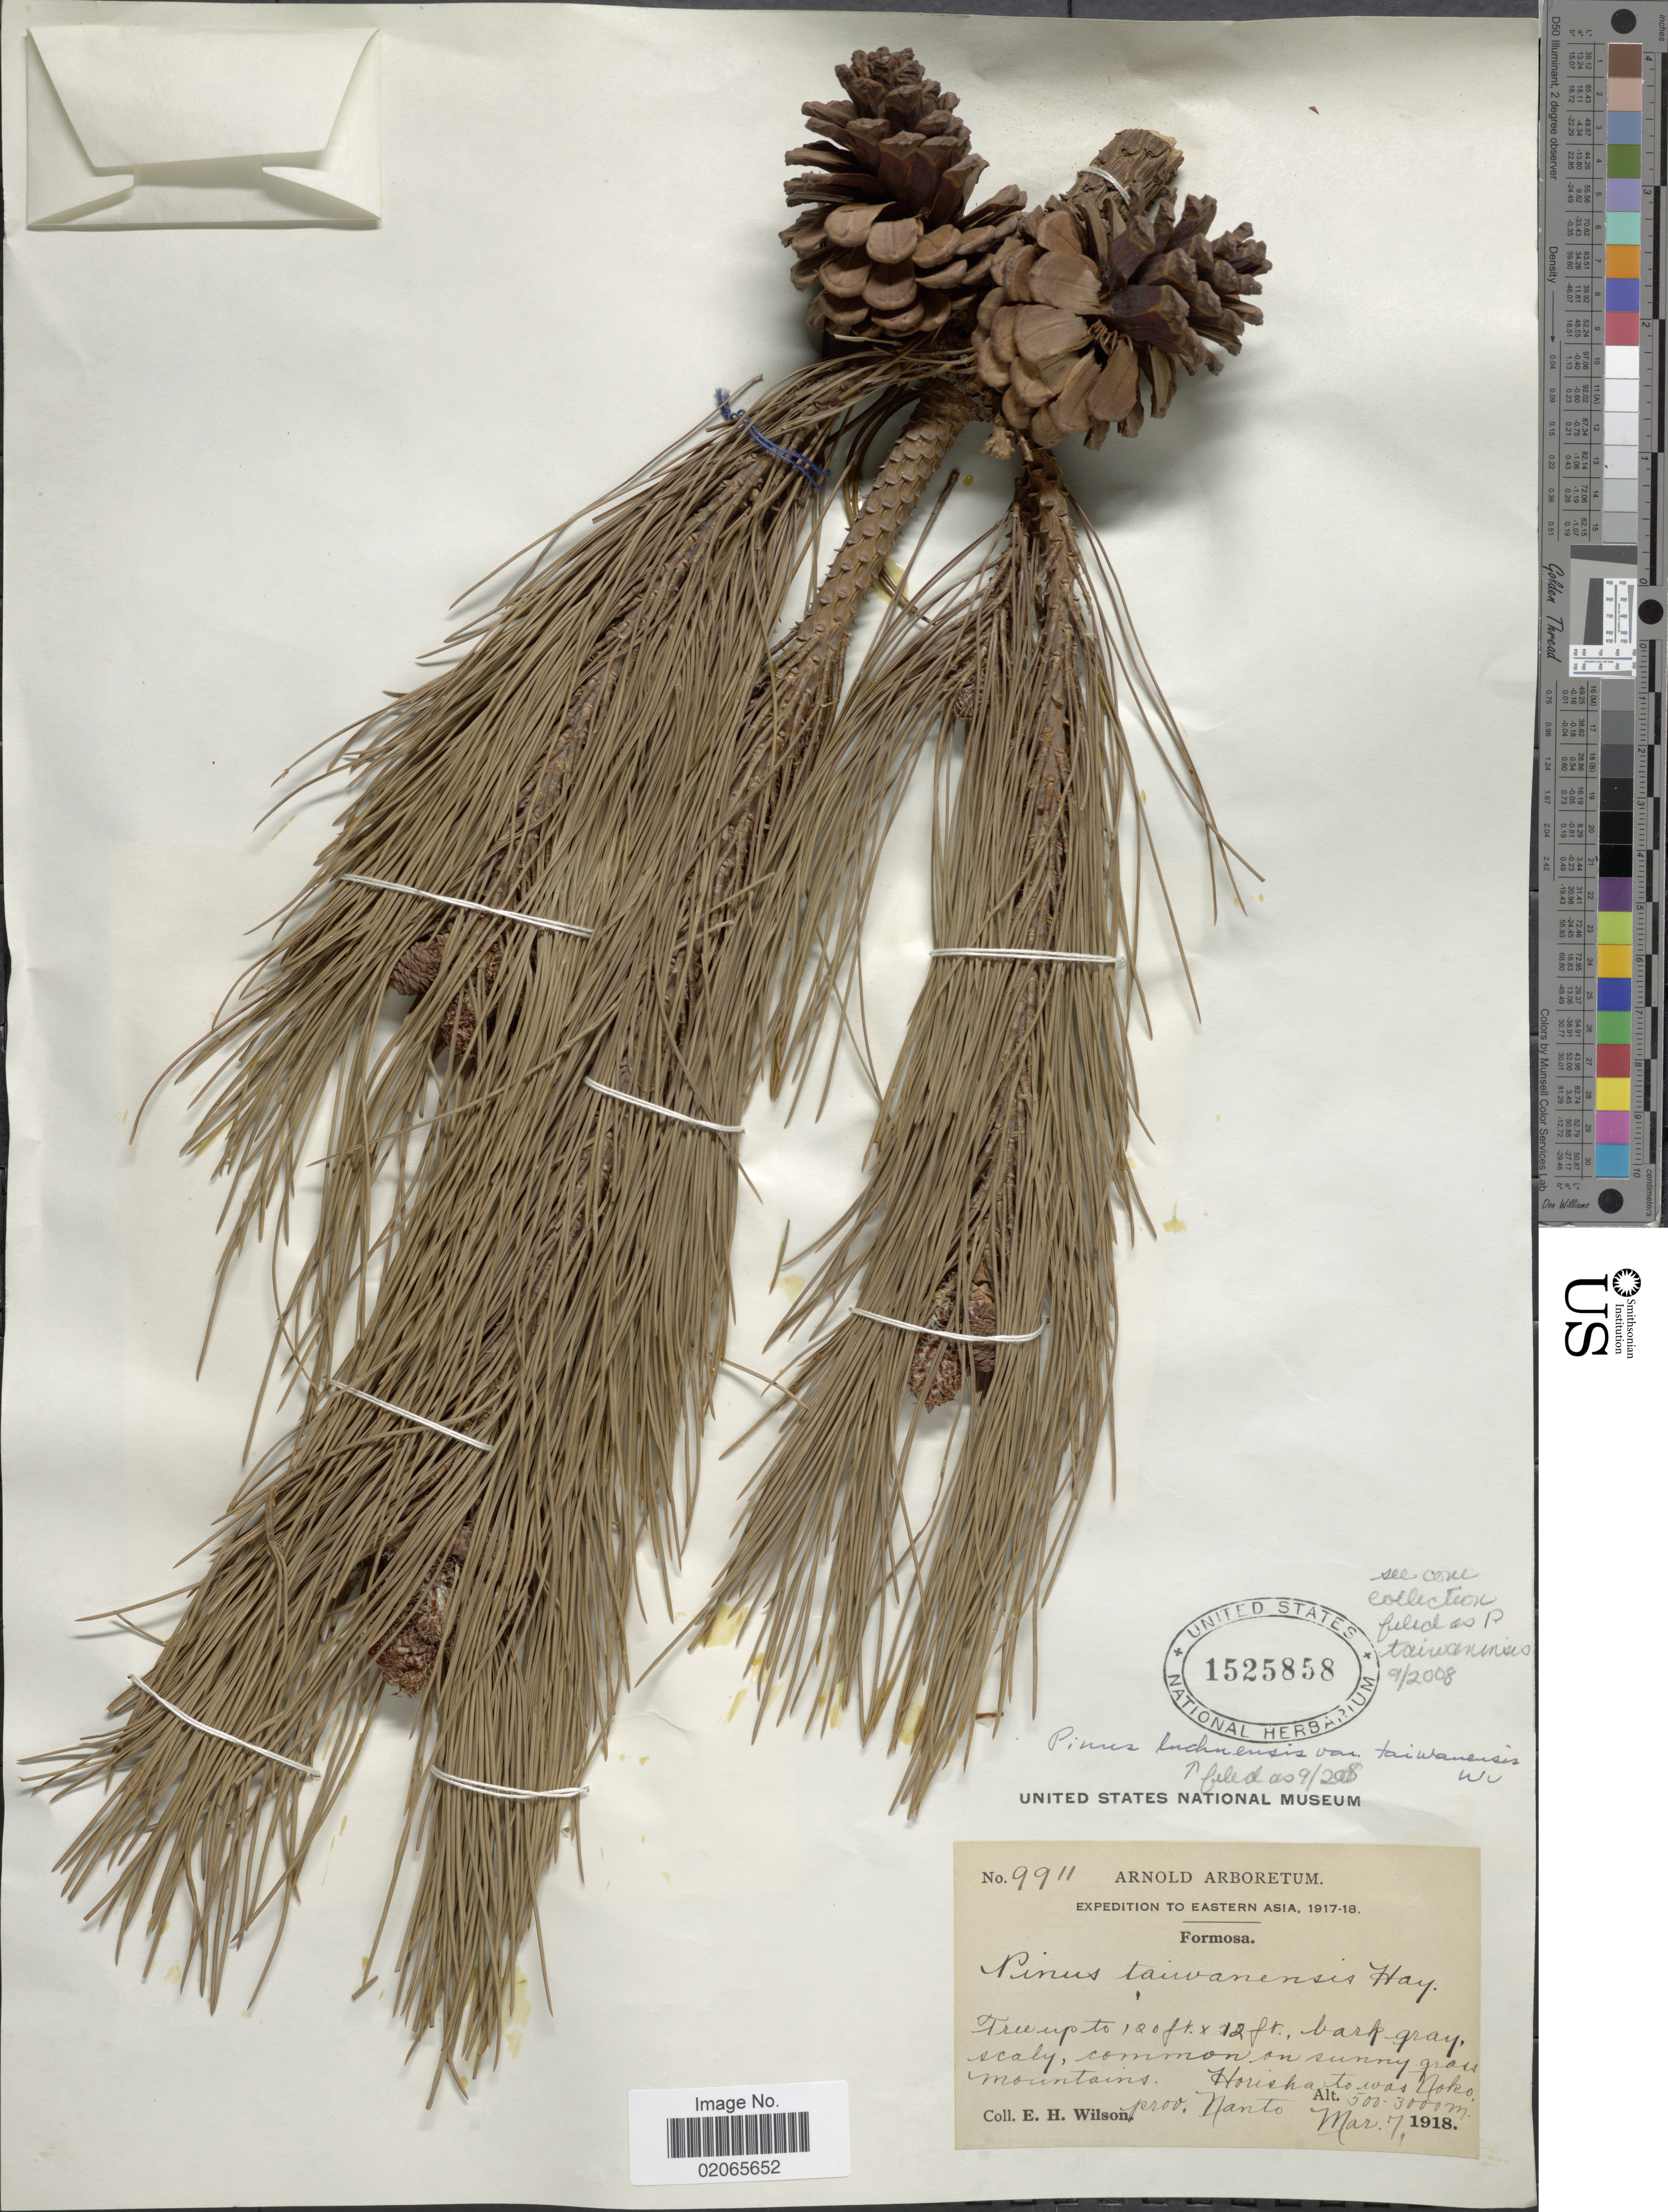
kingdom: Plantae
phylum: Tracheophyta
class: Pinopsida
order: Pinales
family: Pinaceae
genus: Pinus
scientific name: Pinus luchuensis subsp. taiwanensis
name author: (Hayata) D.Z. Li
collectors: E. Wilson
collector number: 9911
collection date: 1918-03-07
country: Taiwan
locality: Eastern Asia, Formosa, on sunny grass mountains, Horisha to was Noko, Prov. Nanto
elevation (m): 500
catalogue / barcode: US 1525858